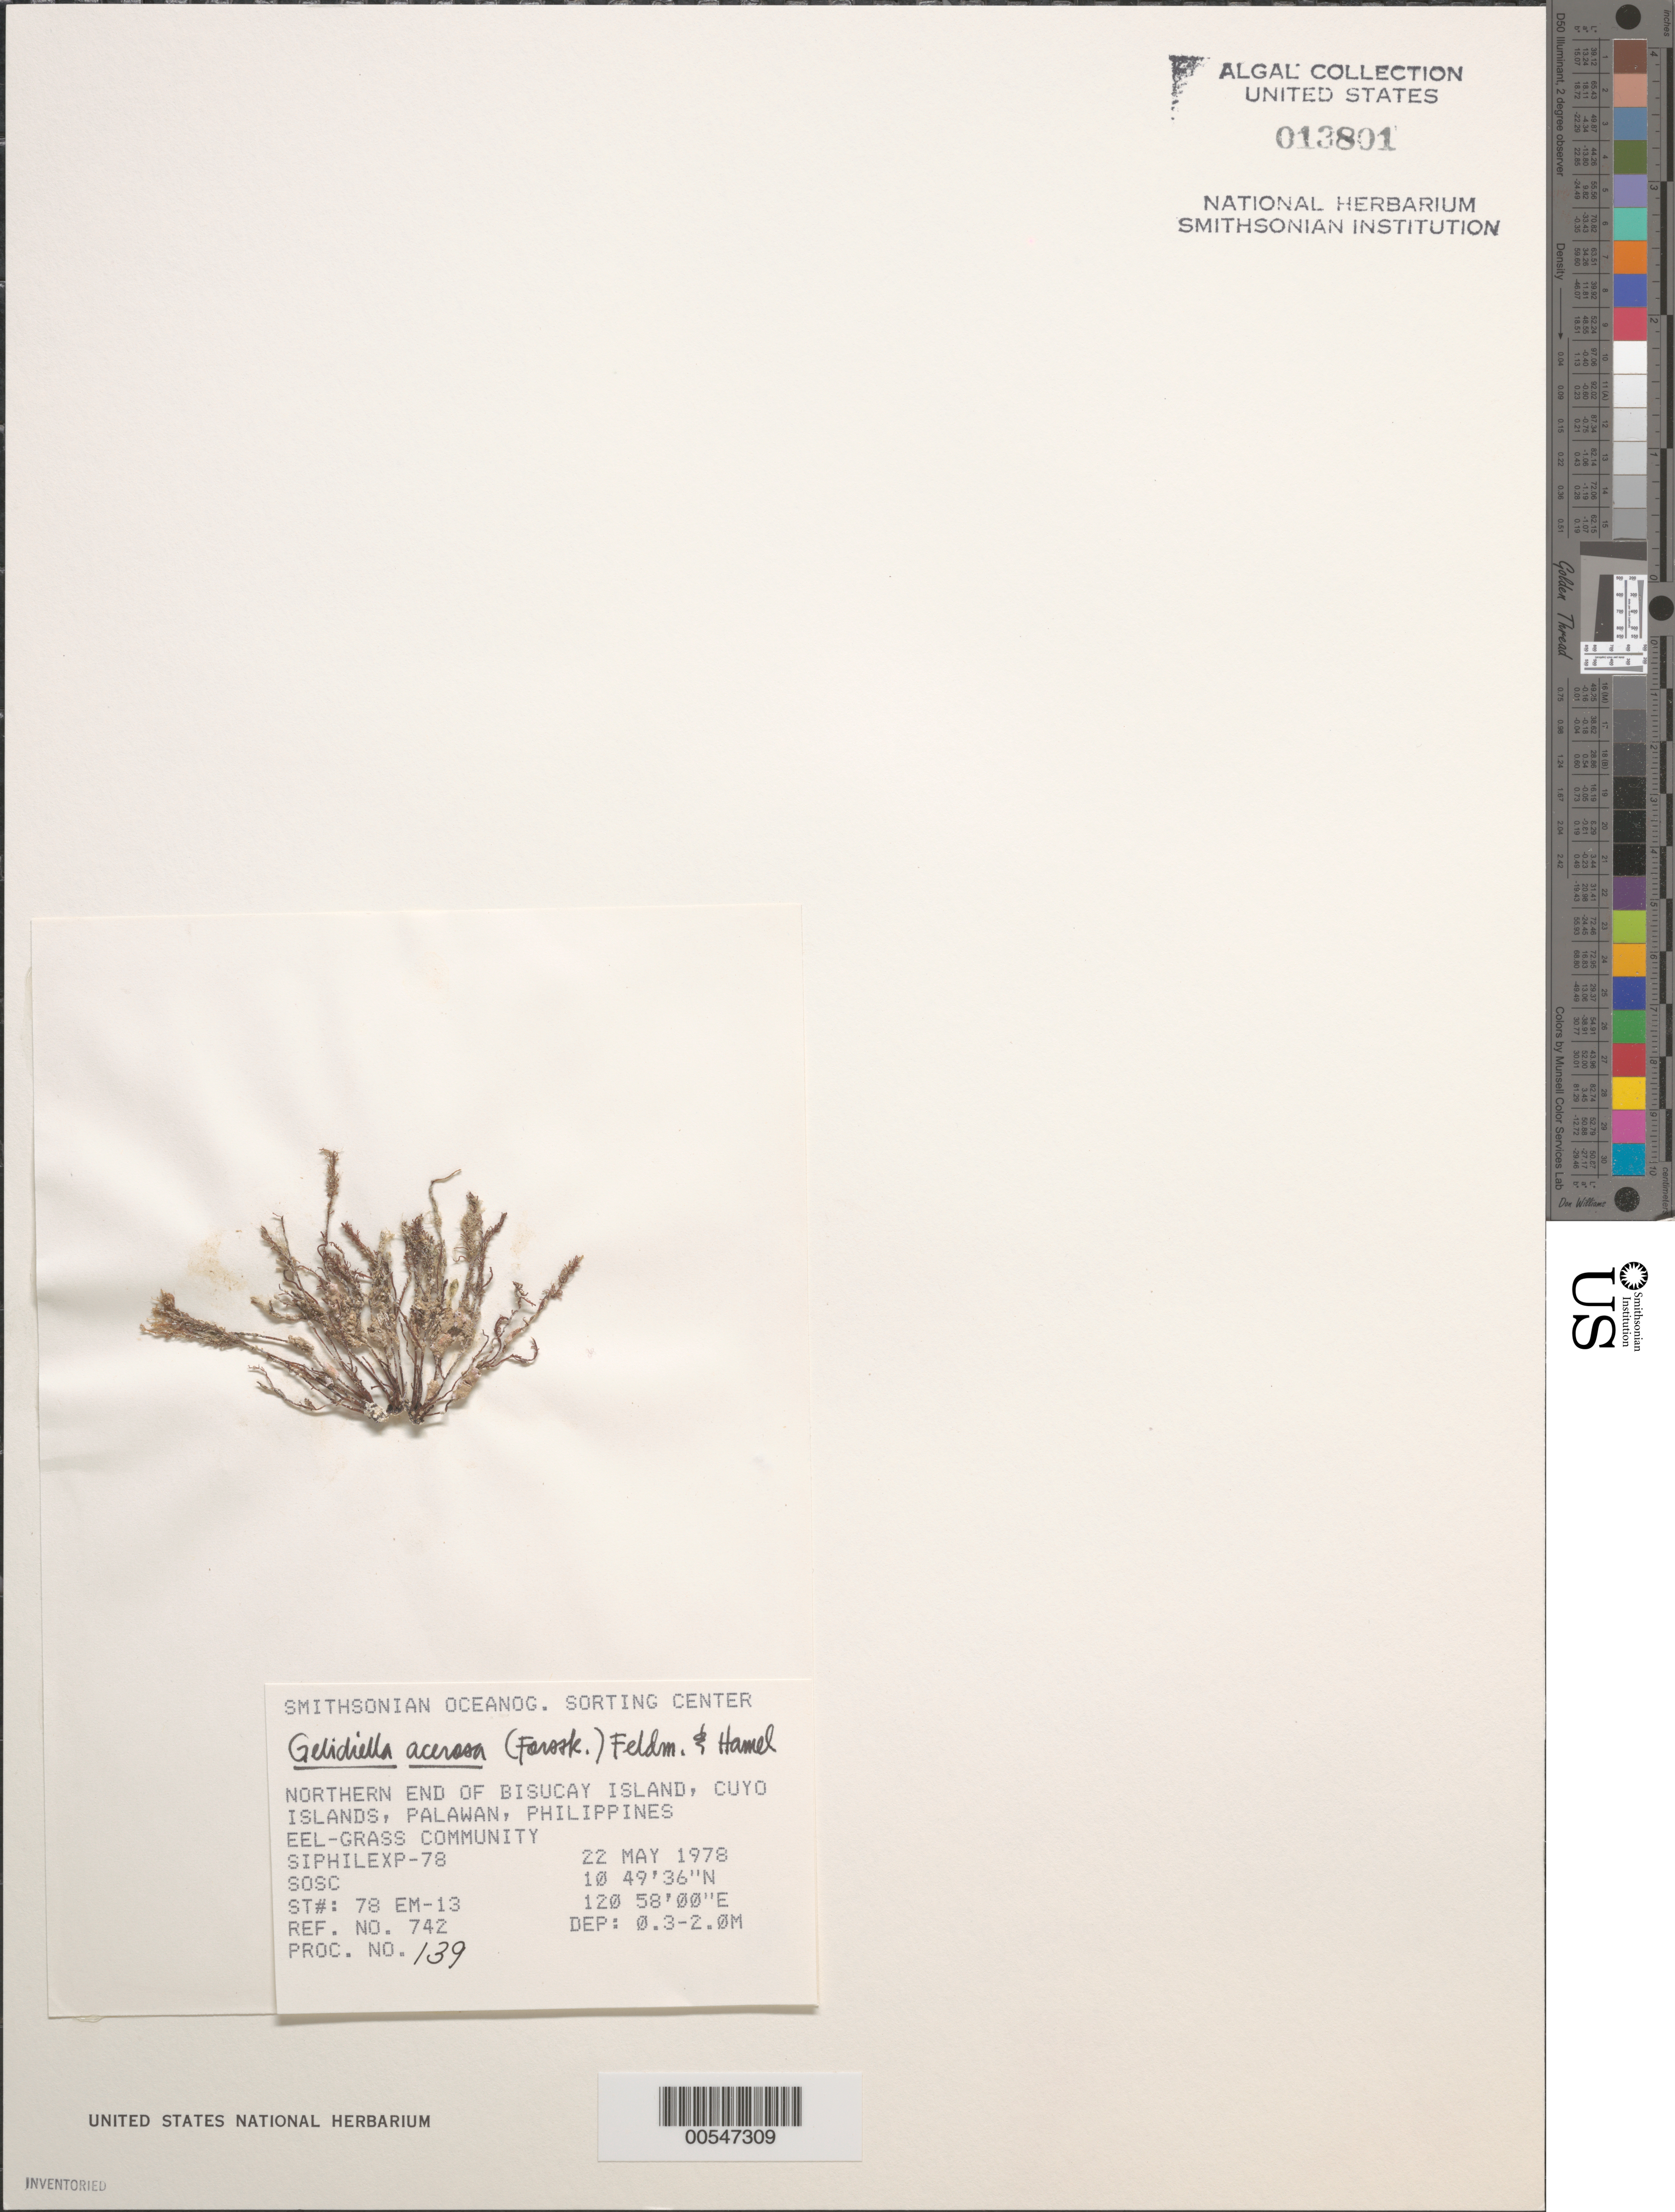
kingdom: Plantae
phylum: Rhodophyta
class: Florideophyceae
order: Gelidiales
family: Gelidiellaceae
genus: Gelidiella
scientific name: Gelidiella acerosa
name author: (Forssk.) Feldmann & G. Hamel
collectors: SOSC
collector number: Station 78 Em-13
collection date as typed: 22 May 1978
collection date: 1978-05-22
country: Philippines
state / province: Mimaropa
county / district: Palawan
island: Bisucay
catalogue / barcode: US 13801